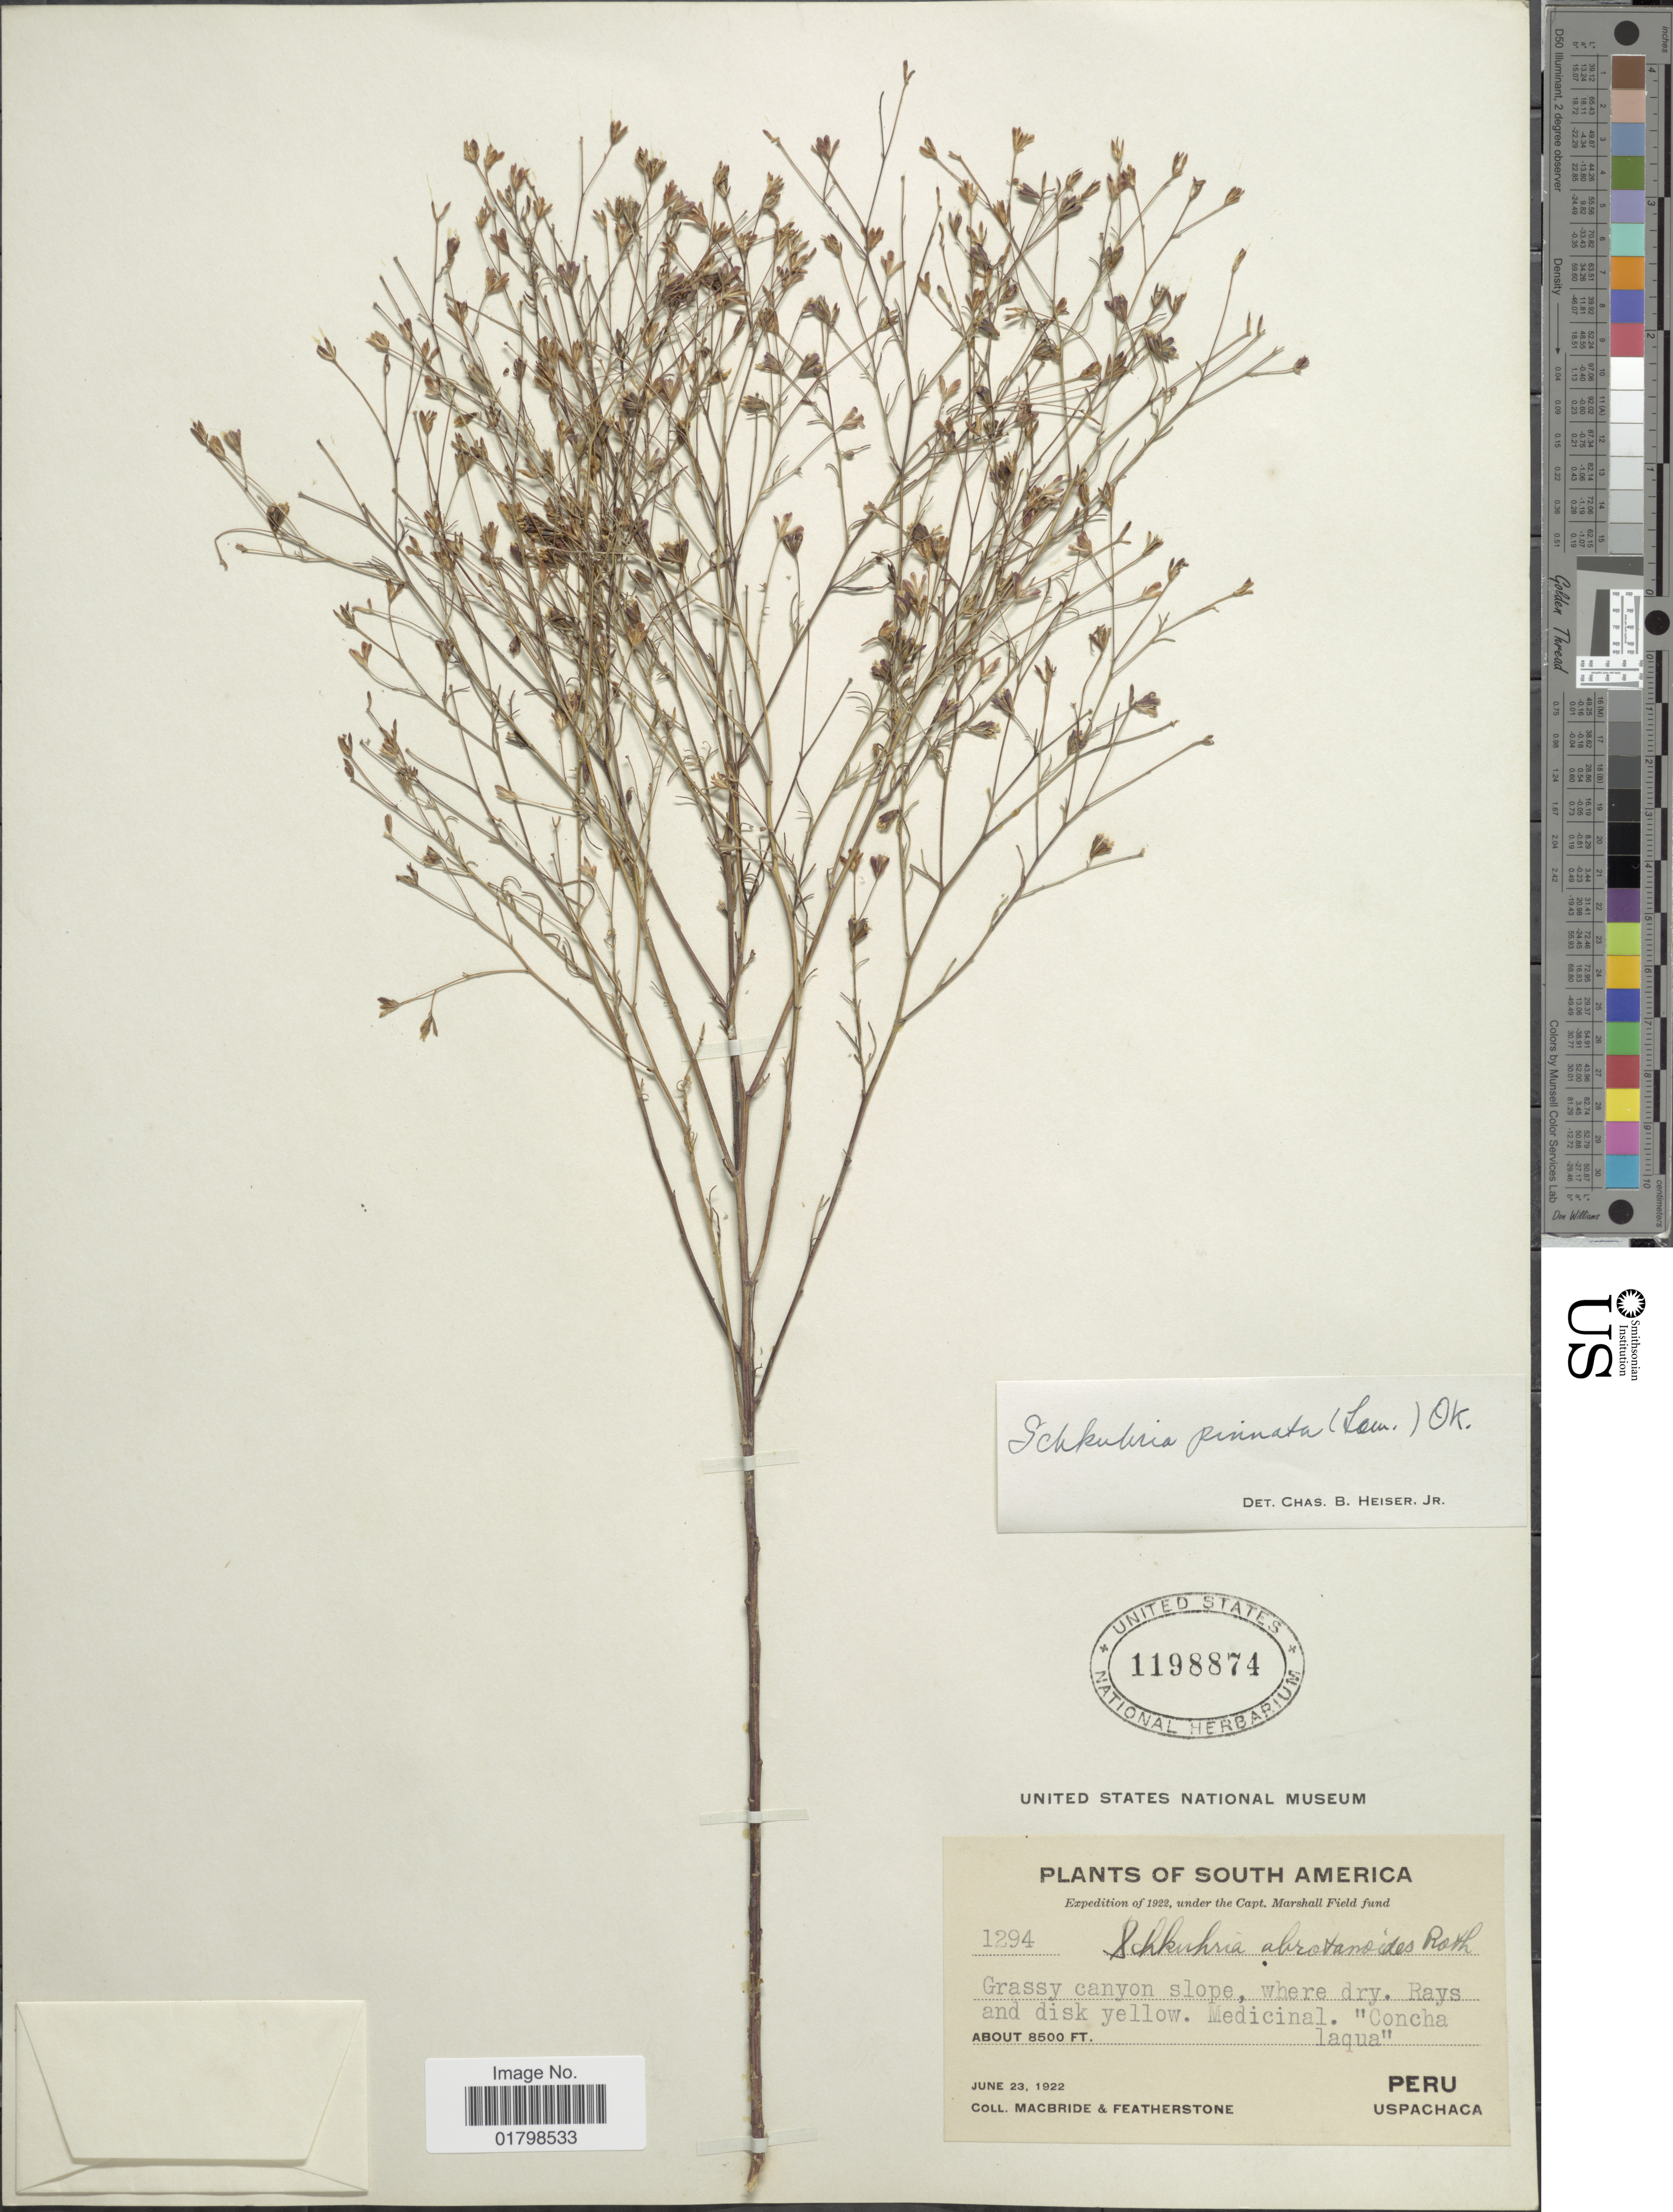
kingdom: Plantae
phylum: Tracheophyta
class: Magnoliopsida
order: Asterales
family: Asteraceae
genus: Schkuhria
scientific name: Schkuhria pinnata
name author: (Lam.) Kuntze ex Thell.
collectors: Macbride, -- & -. Featherstone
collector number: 1294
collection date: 1922-06-23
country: Peru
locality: Uspachaca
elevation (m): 2591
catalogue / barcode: US 1198874